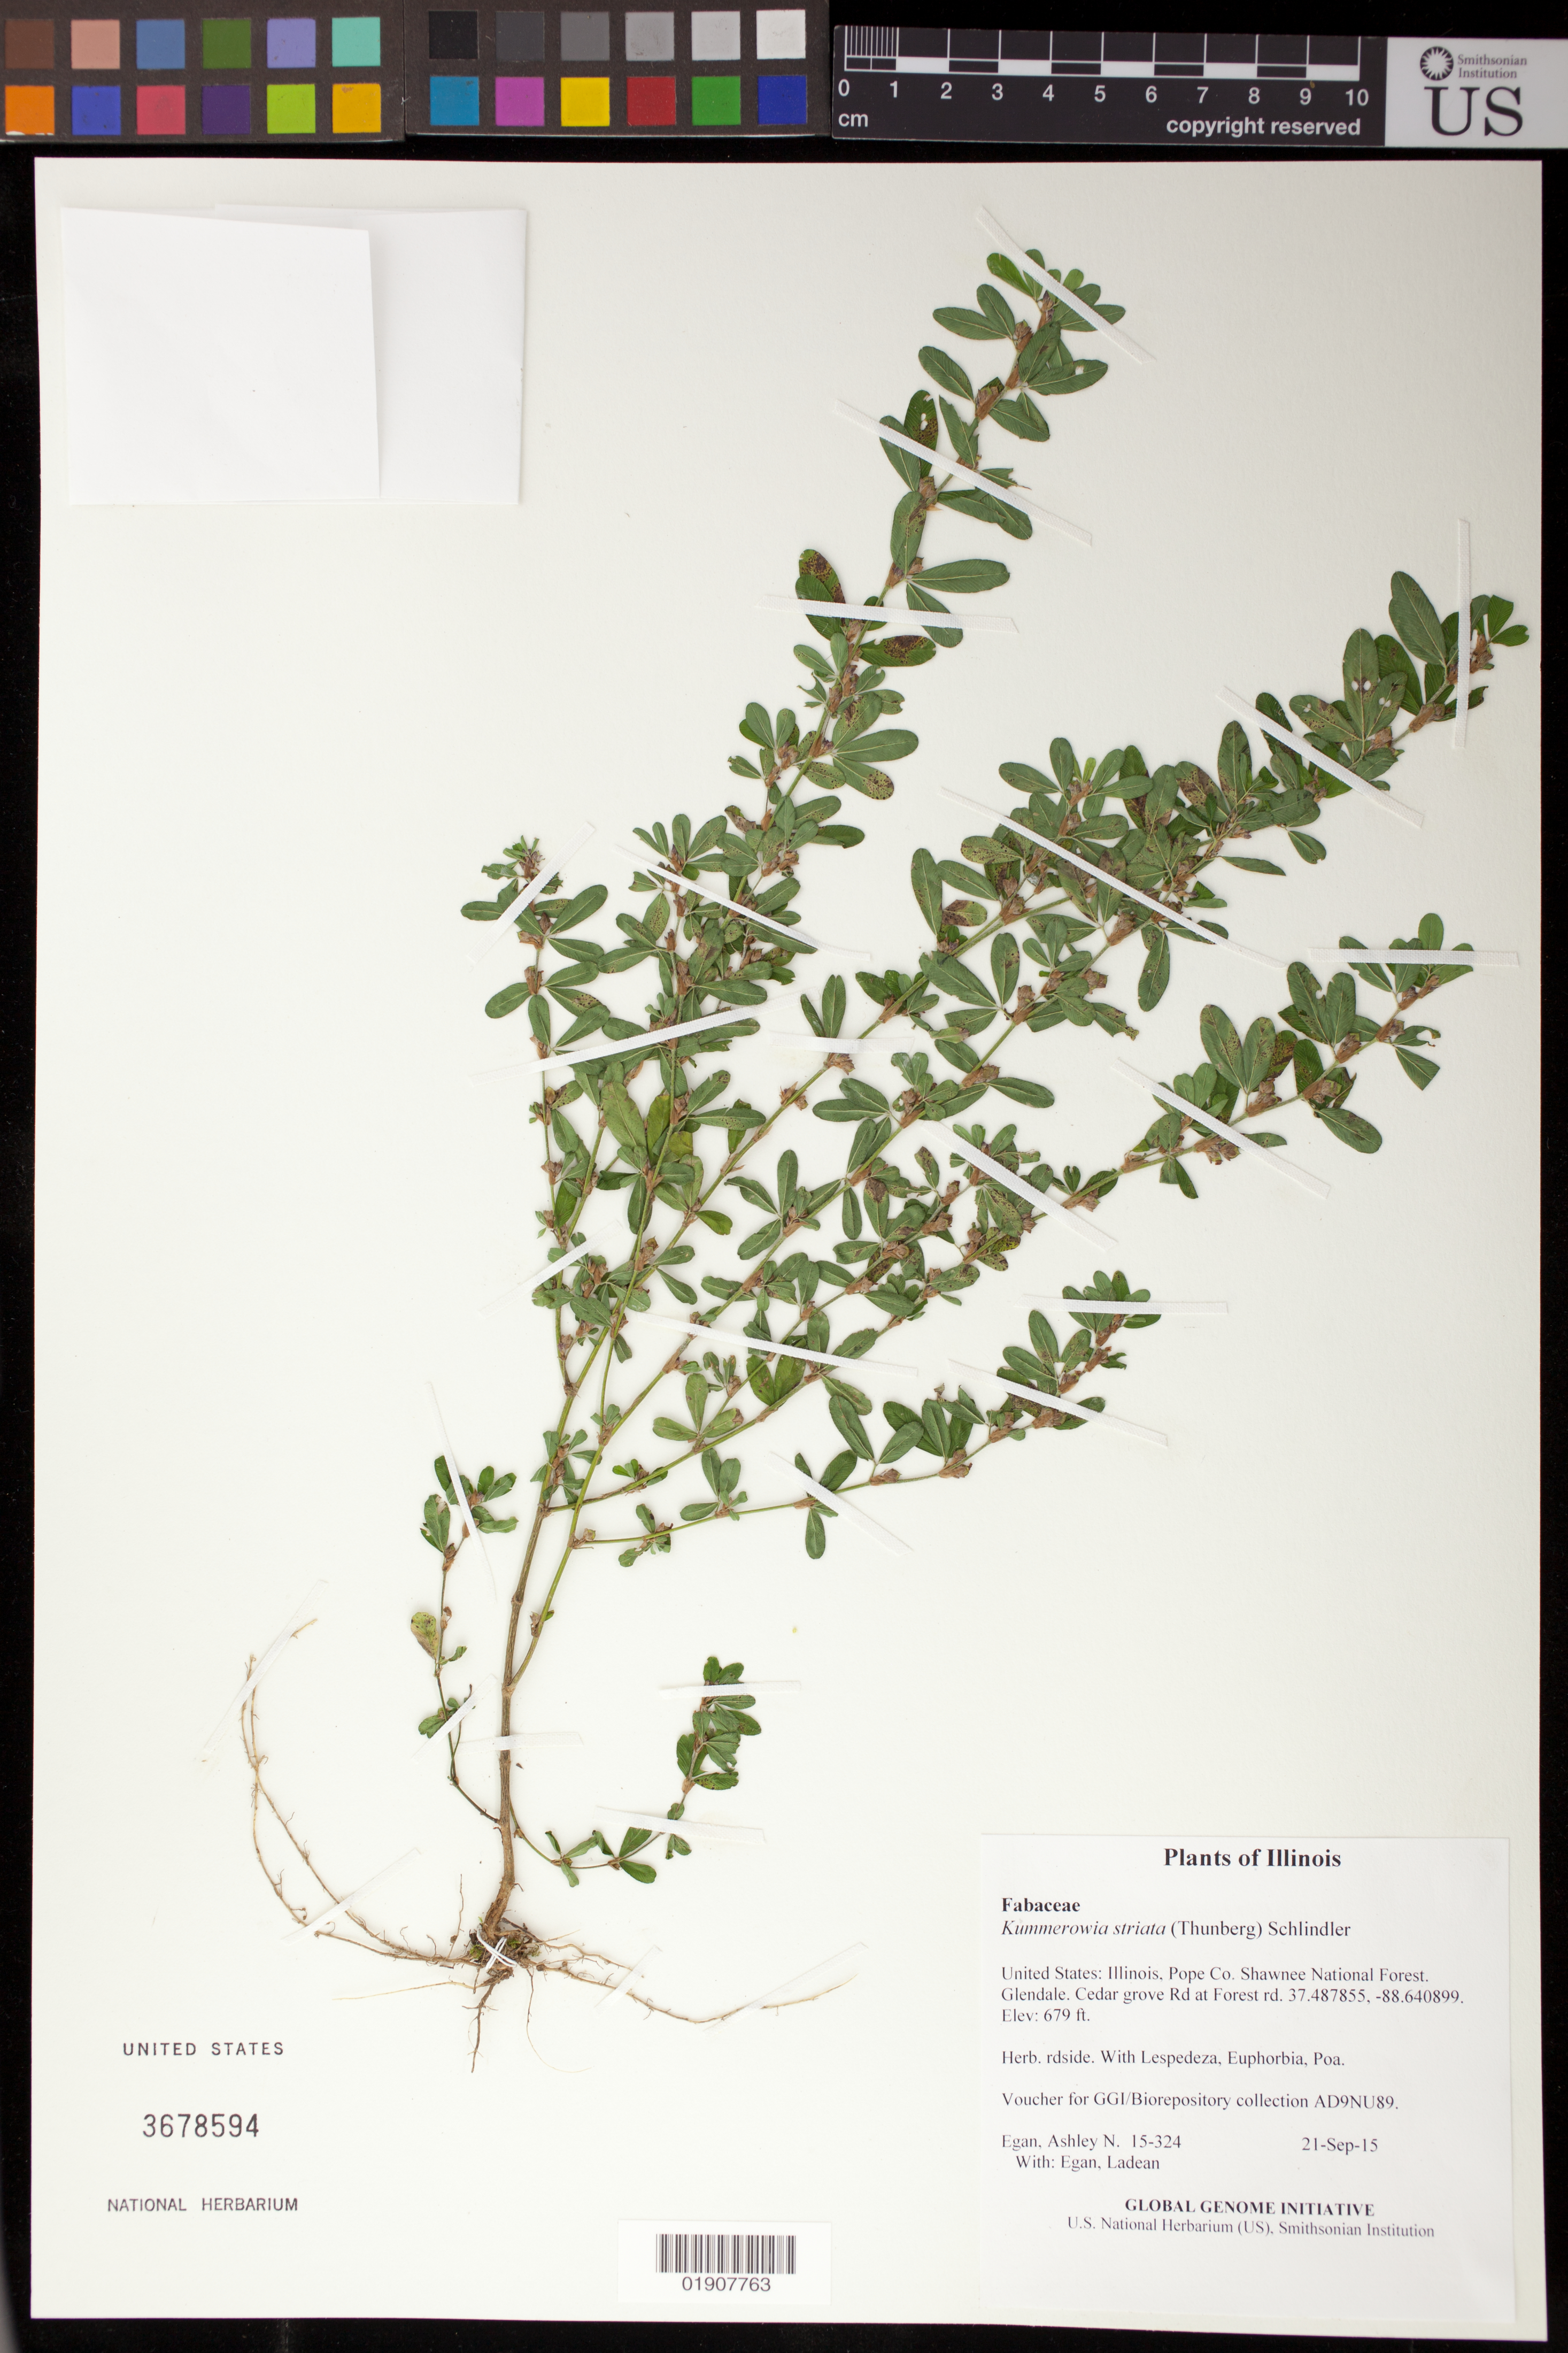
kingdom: Plantae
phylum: Tracheophyta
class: Magnoliopsida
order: Fabales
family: Fabaceae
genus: Kummerowia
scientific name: Kummerowia striata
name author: (Thunb.) Schindl.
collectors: A. N. Egan & L. Egan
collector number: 15-324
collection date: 2015-09-21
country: United States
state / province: Illinois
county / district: Pope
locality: Shawnee National Forest. Glendale. Cedar grove Rd at Forest rd.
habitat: rdside.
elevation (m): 207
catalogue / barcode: US 3678594